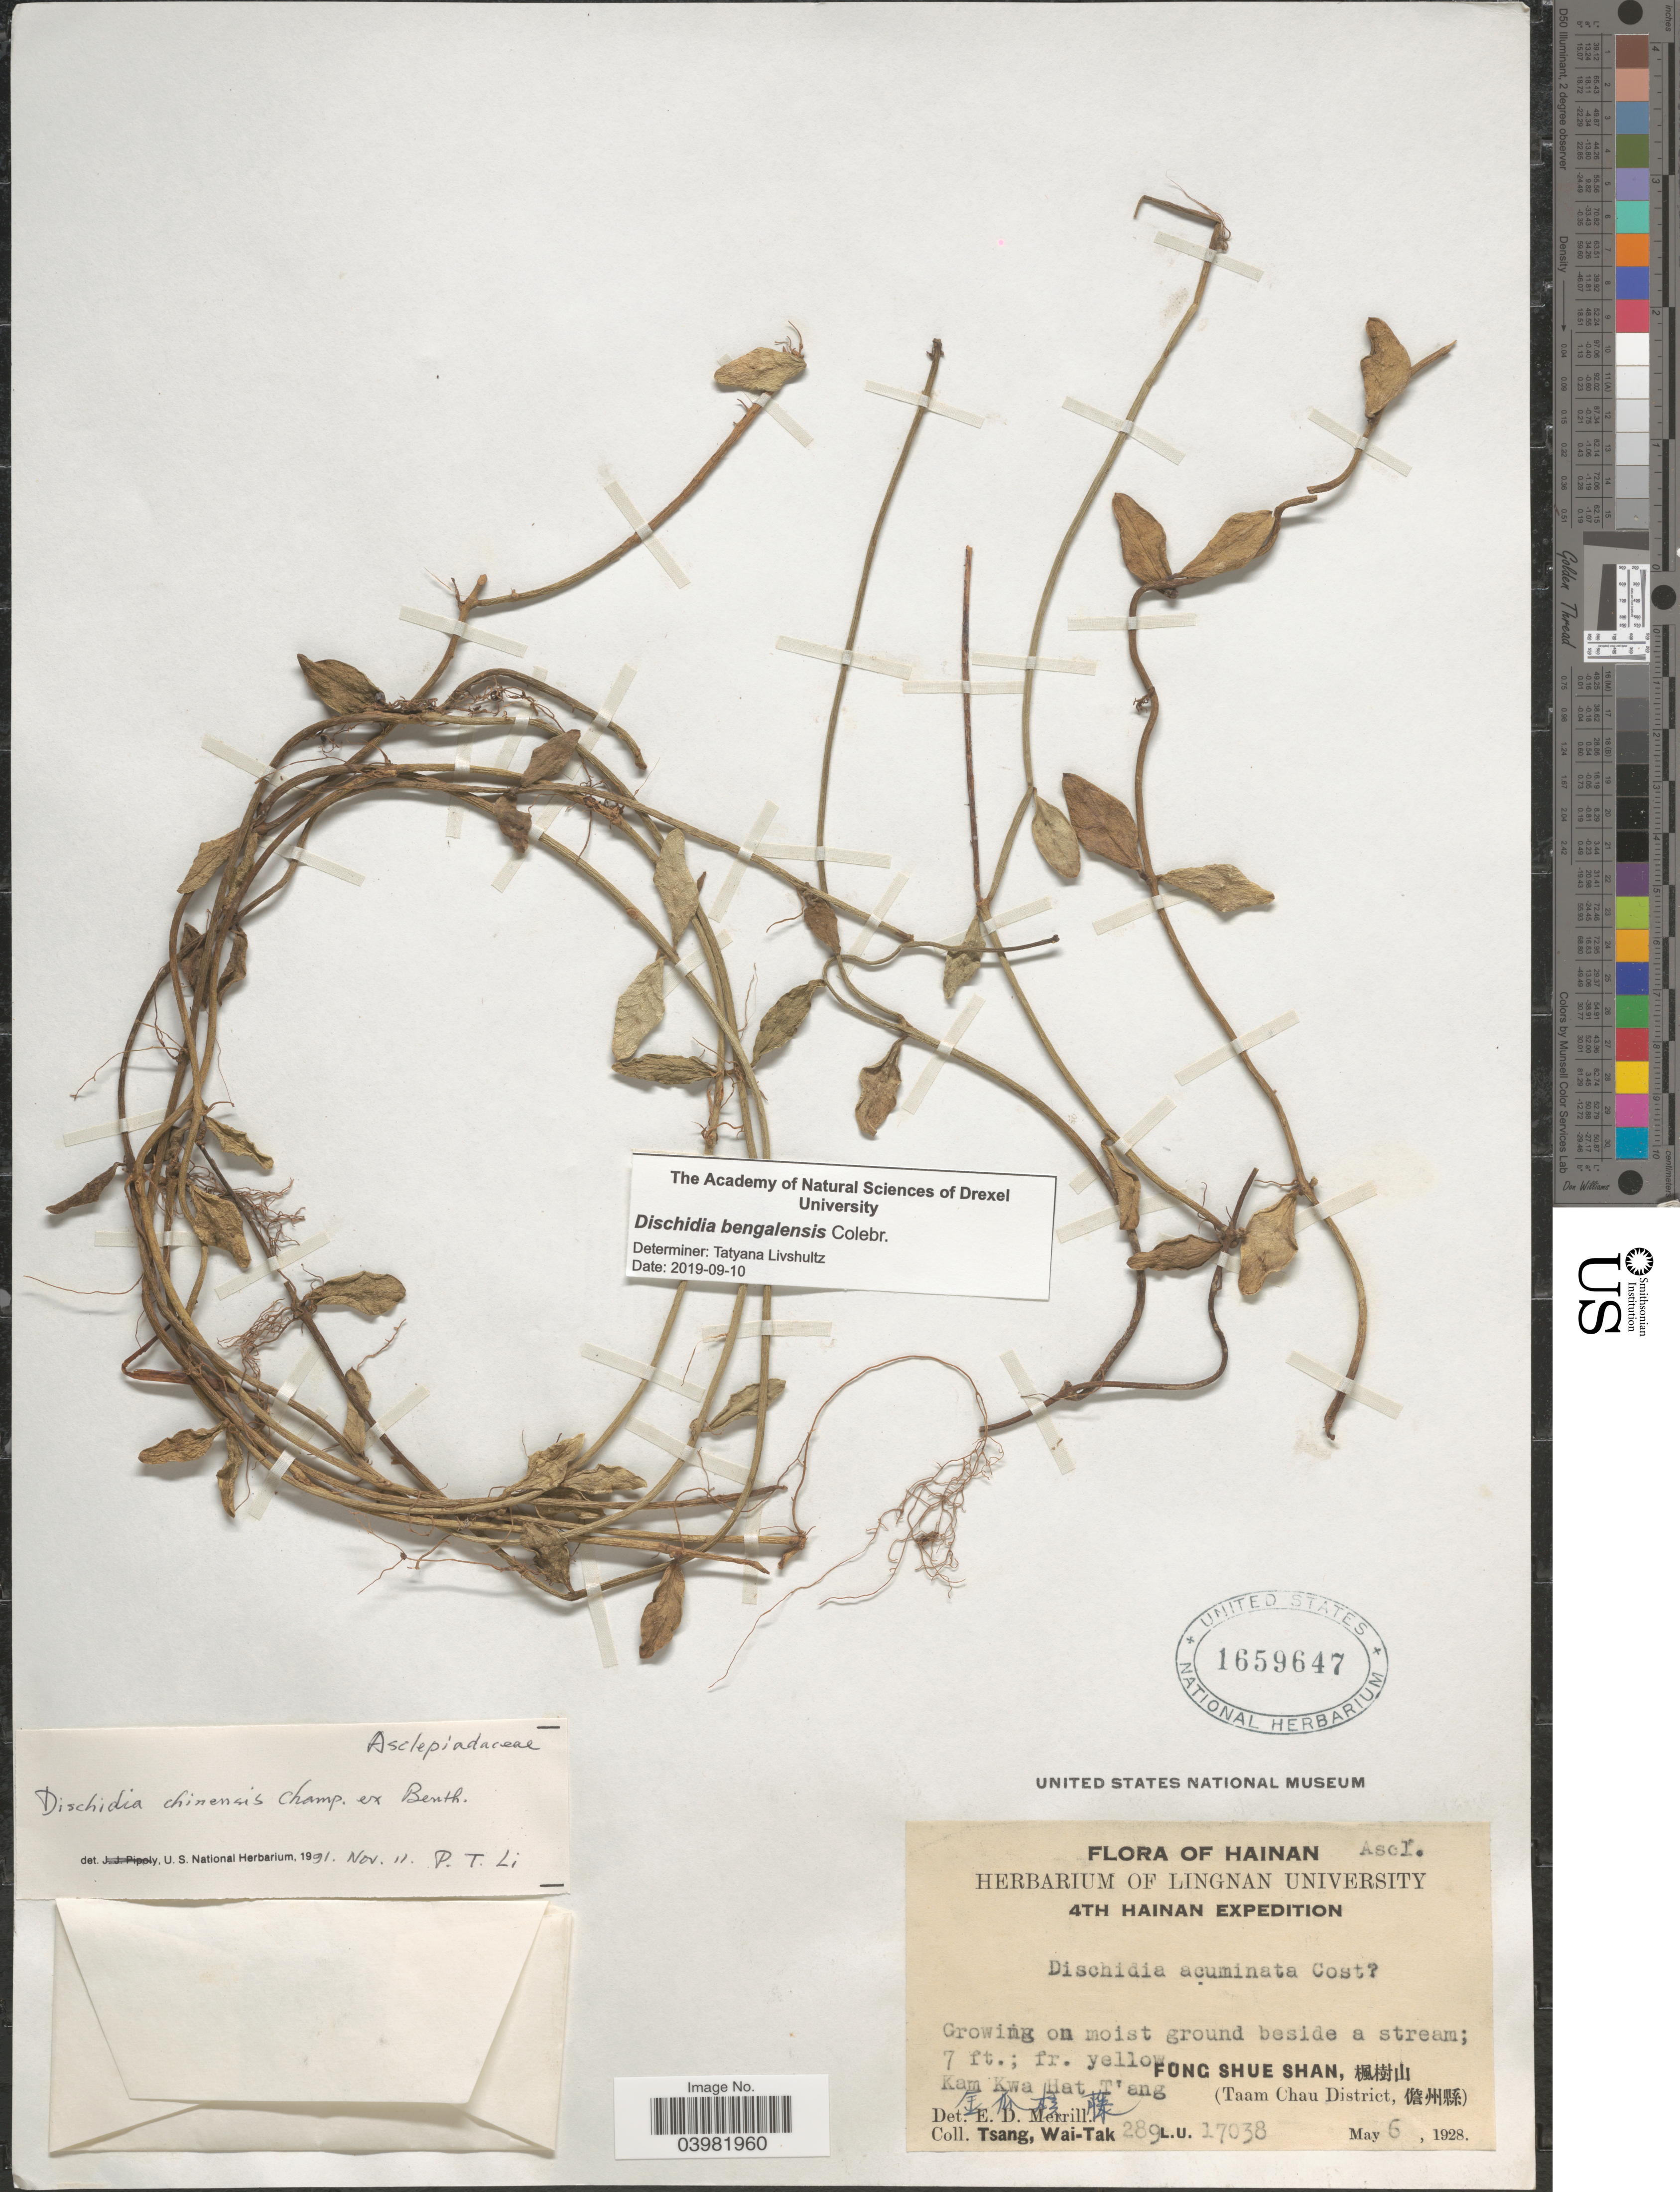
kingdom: Plantae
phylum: Tracheophyta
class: Magnoliopsida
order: Gentianales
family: Apocynaceae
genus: Dischidia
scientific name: Dischidia bengalensis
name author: Colebr.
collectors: W. T. Tsang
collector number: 289L.U.17038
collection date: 1928-05-06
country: China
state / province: Hainan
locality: Fong Shue Shan, X. Kam Kwa Hat T'ang X. (Taam Chau District, X).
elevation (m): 2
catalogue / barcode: US 1659647